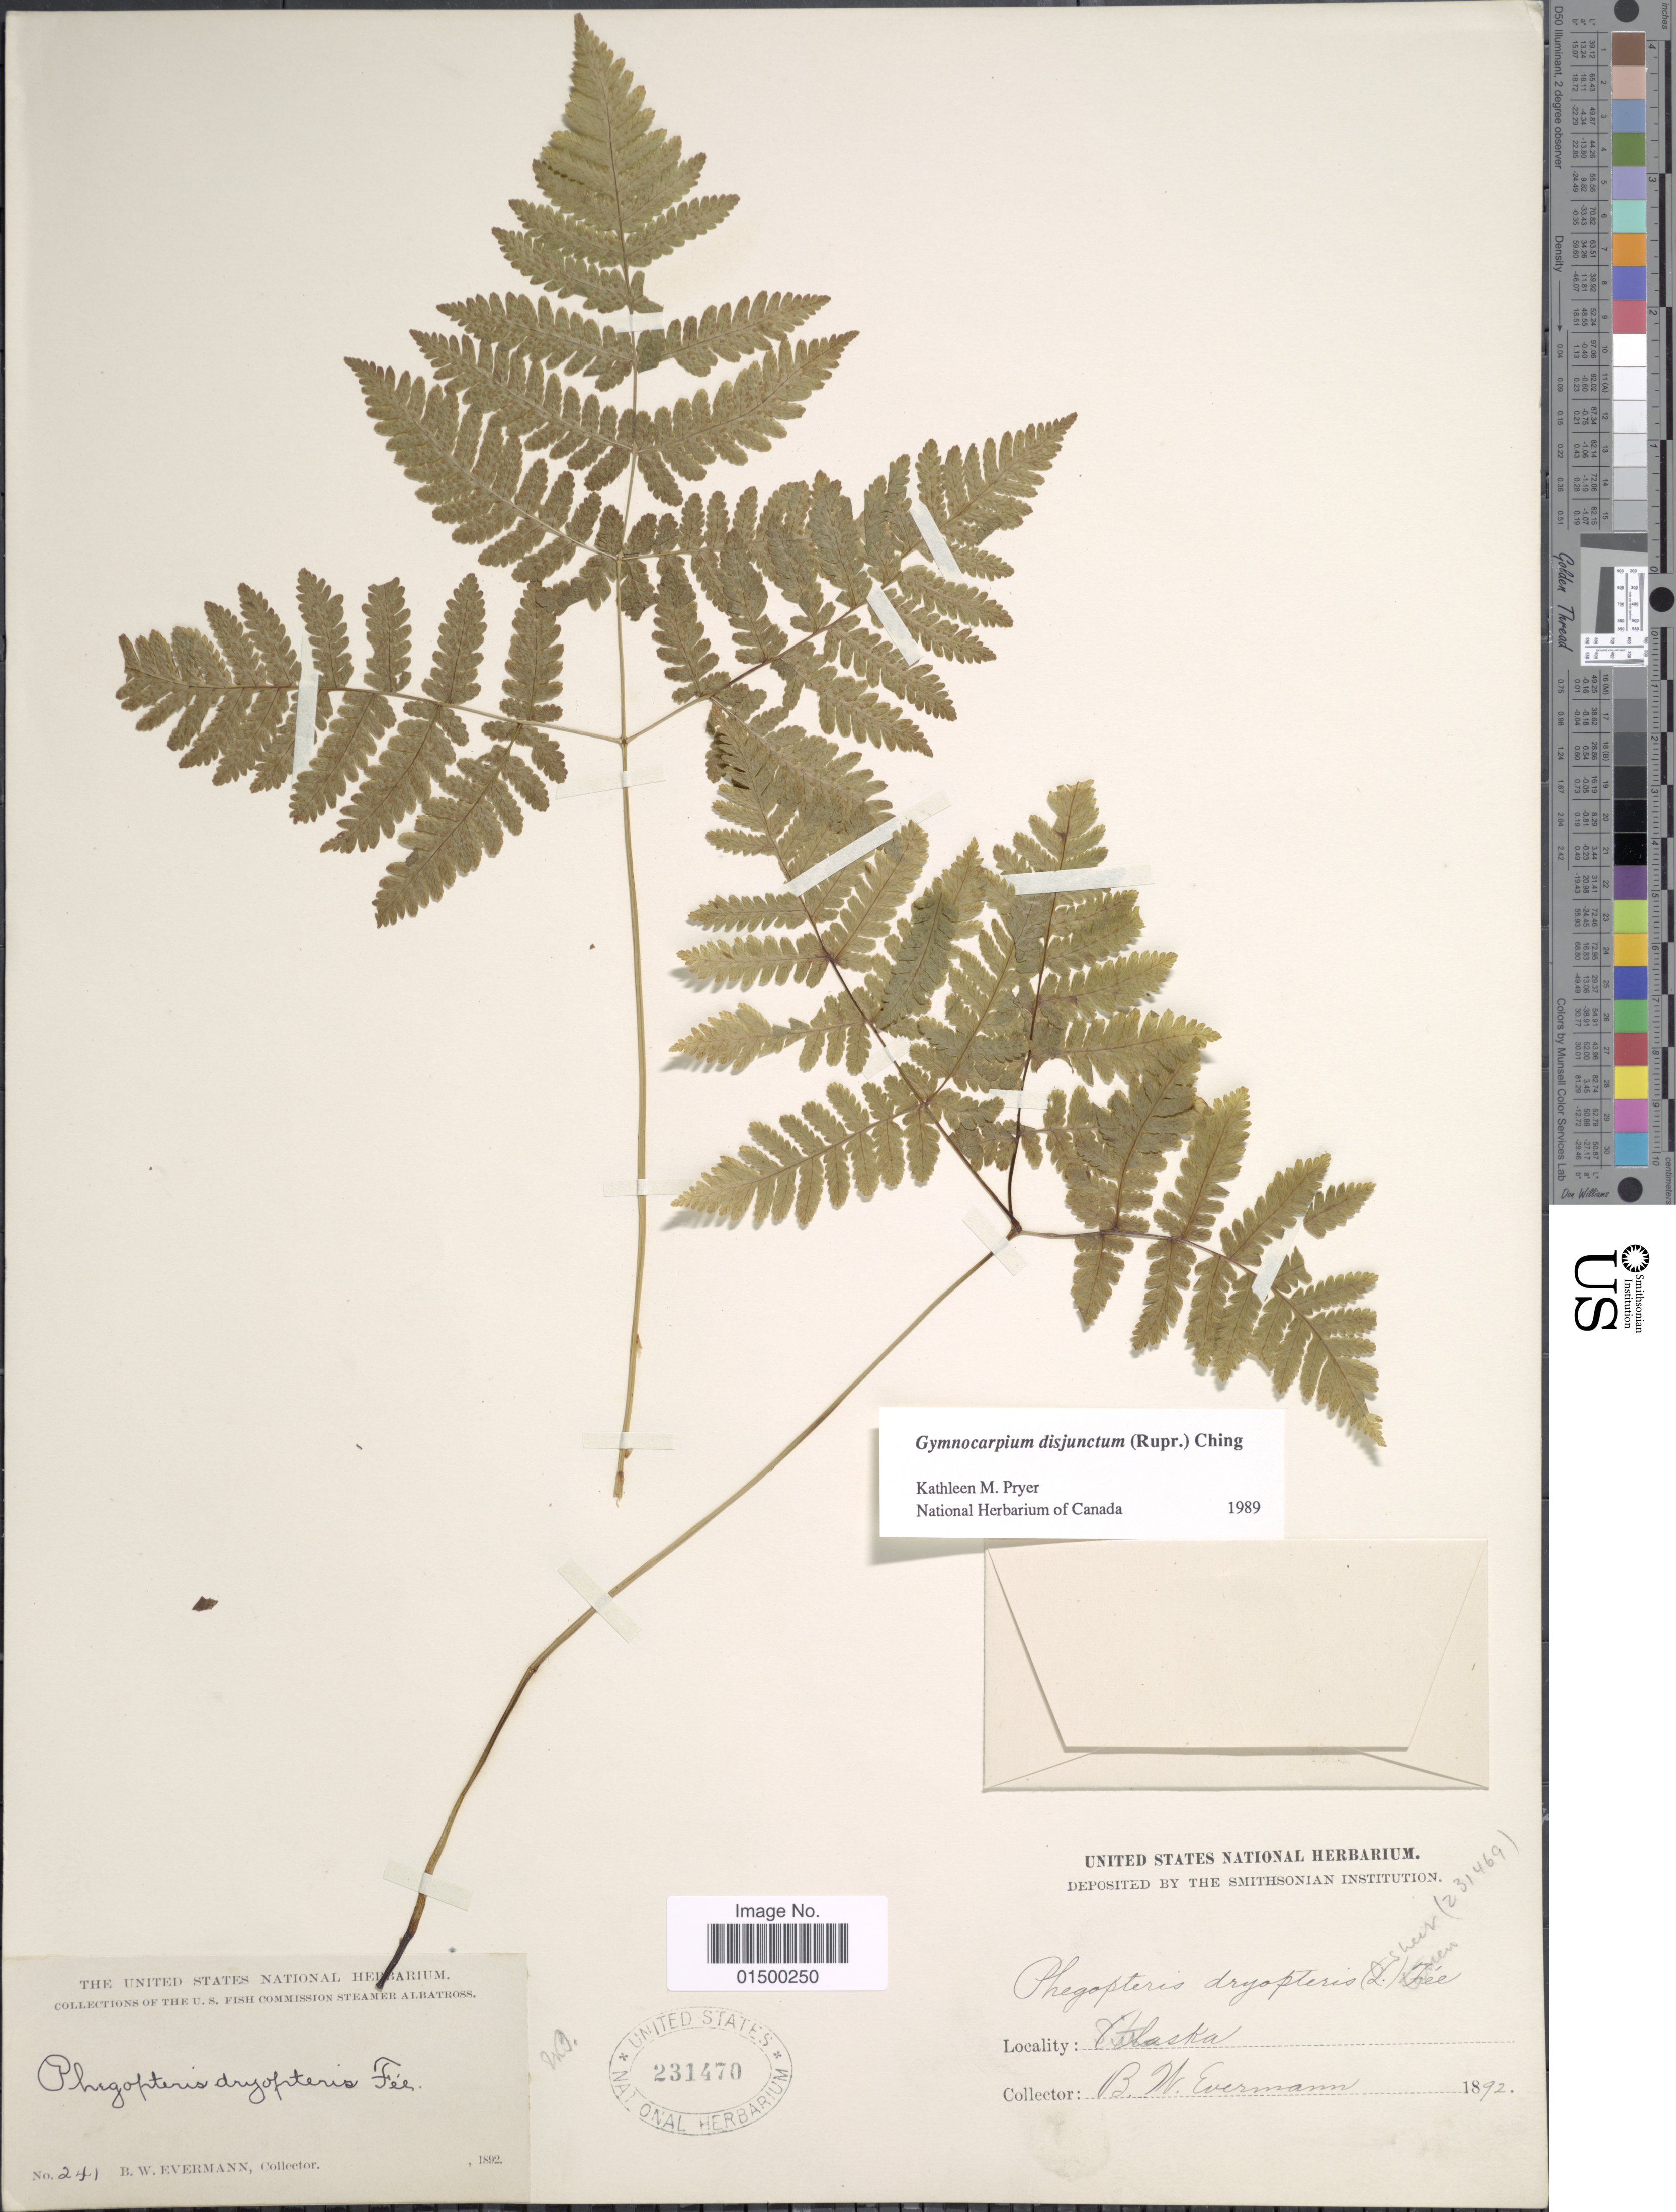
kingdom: Plantae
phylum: Tracheophyta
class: Polypodiopsida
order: Polypodiales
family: Cystopteridaceae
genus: Gymnocarpium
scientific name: Gymnocarpium disjunctum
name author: (Rupr.) Ching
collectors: B. W. Evermann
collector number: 241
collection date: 1892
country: United States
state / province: Alaska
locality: Alaska.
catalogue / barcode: US 231470